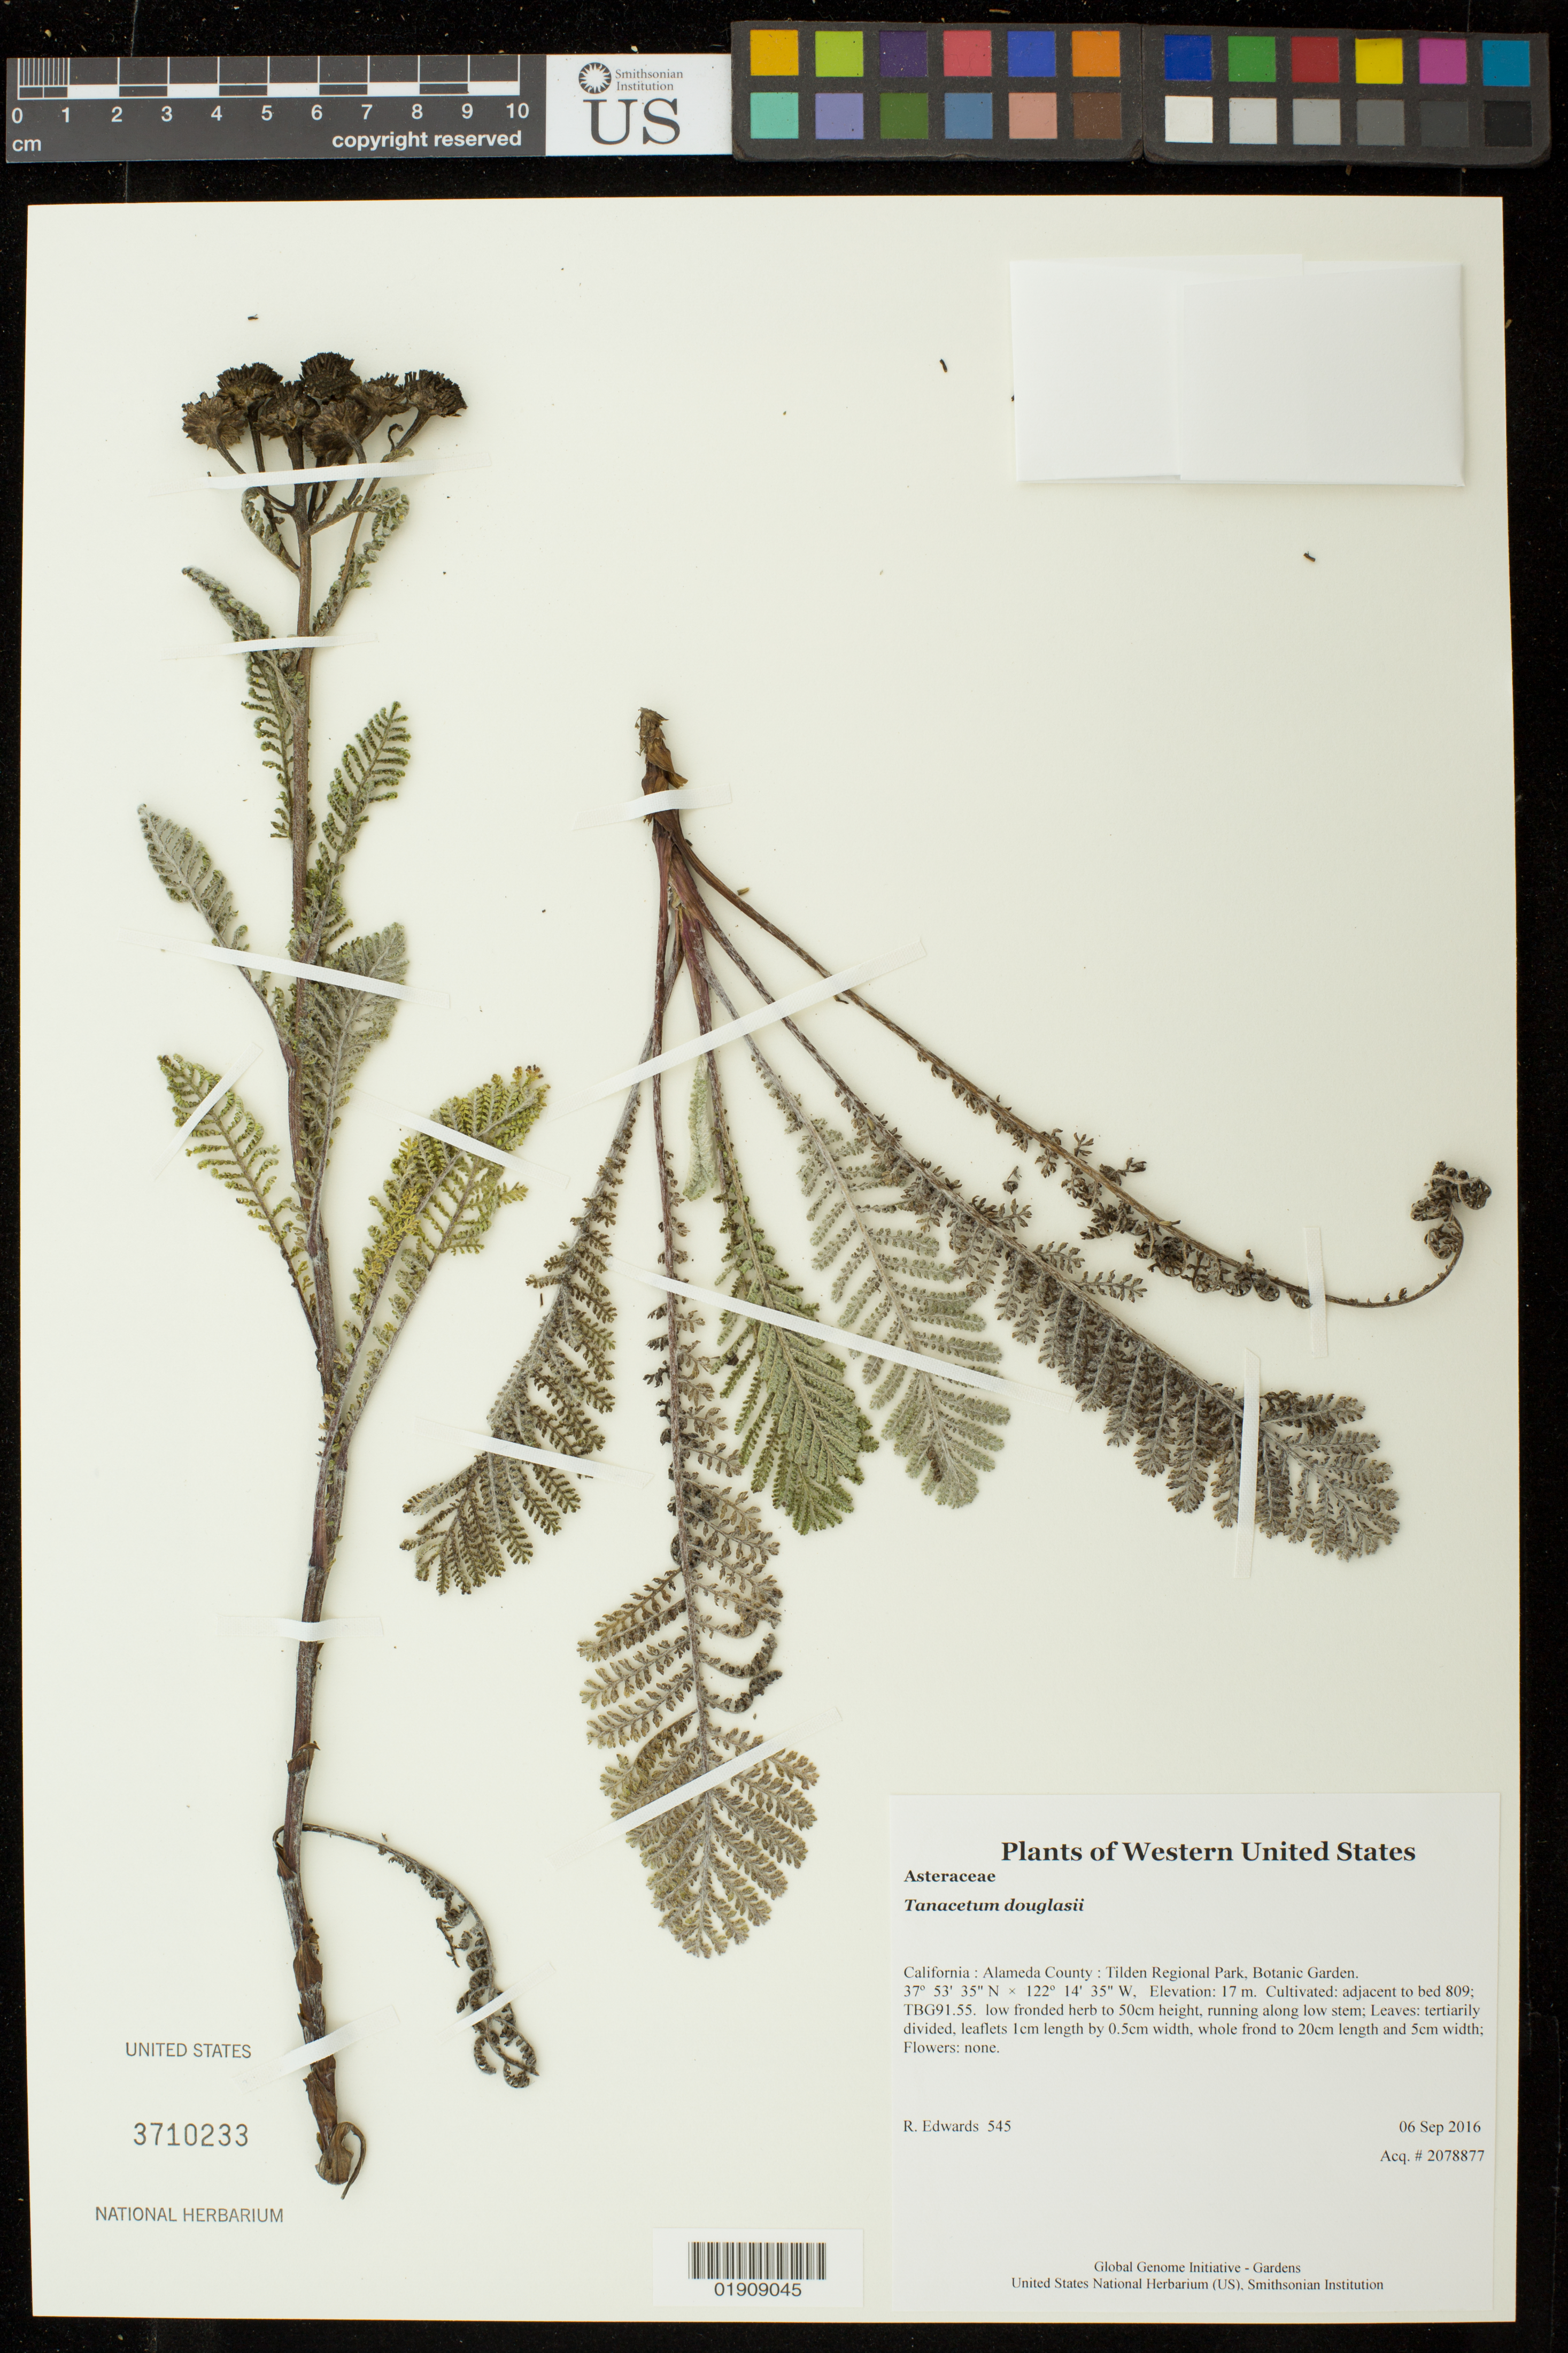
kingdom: Plantae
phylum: Tracheophyta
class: Magnoliopsida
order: Asterales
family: Asteraceae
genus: Tanacetum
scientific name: Tanacetum douglasii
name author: DC.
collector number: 545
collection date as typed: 6 September 2016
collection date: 2016-09-06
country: United States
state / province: California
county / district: Alameda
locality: Tilden Regional Park, Botanic Garden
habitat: Cultivated: adjacent to bed 809; TBG91.55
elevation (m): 16.9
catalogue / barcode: US 3710233